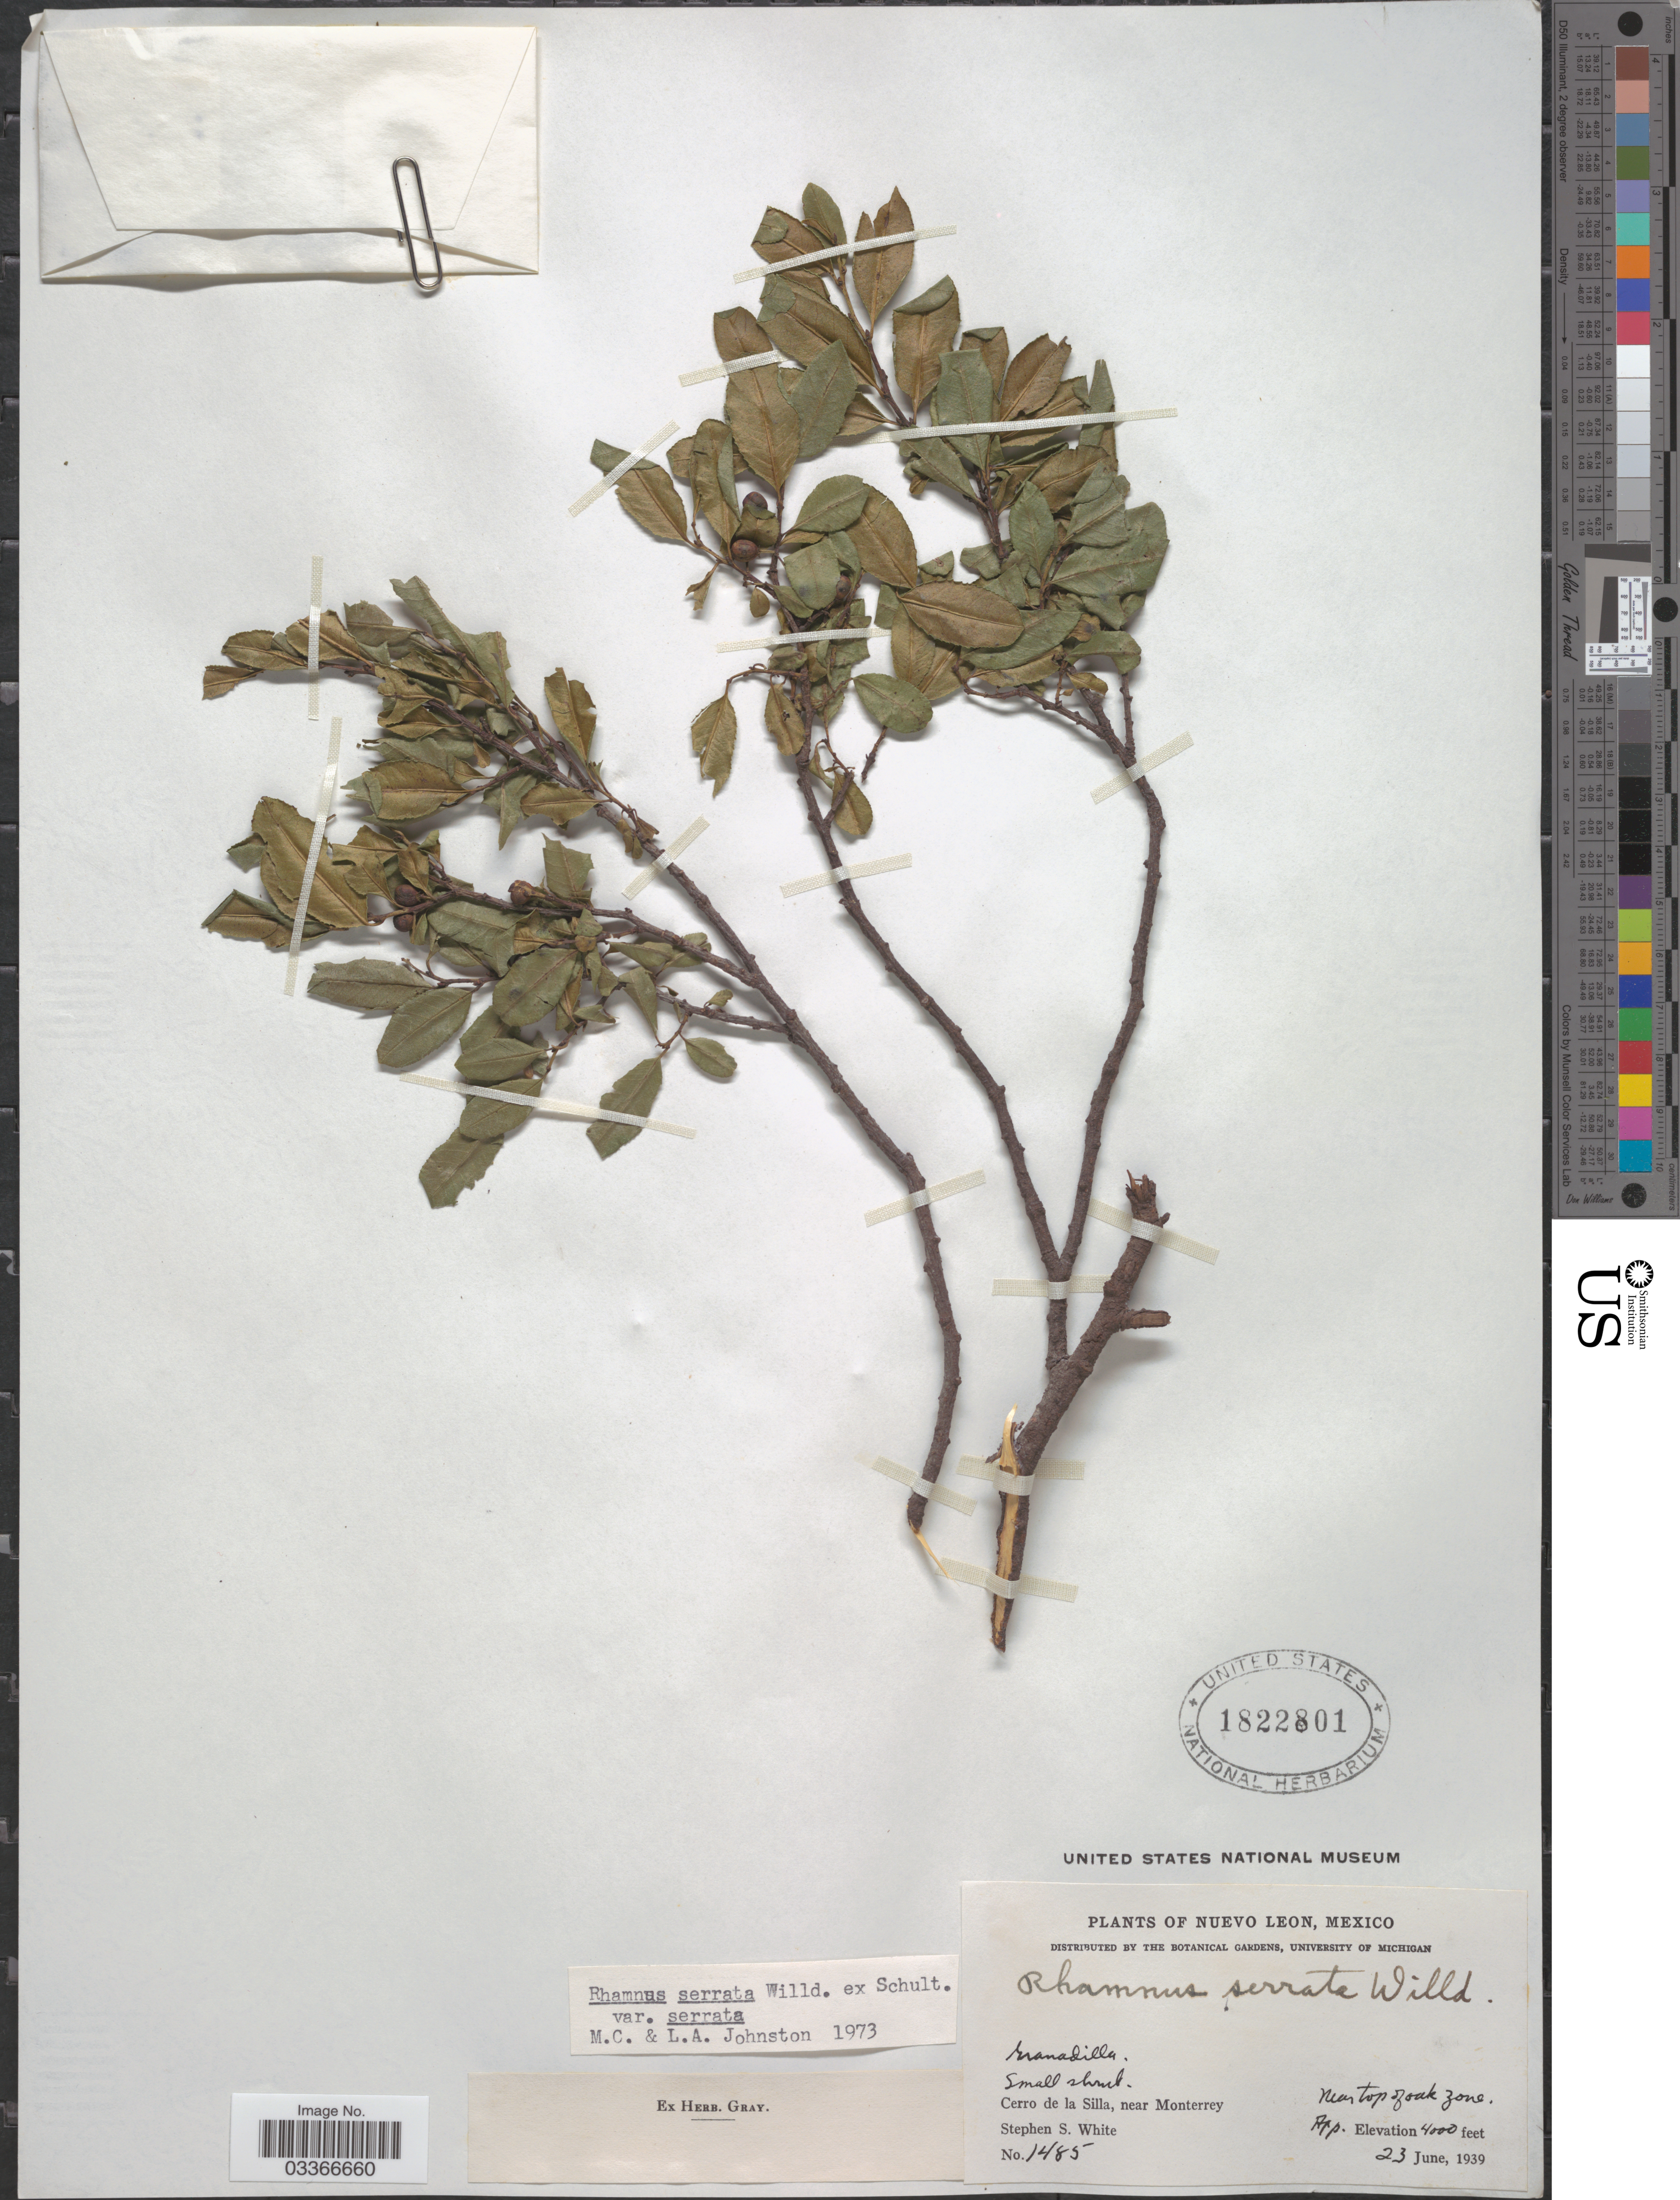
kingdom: Plantae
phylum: Tracheophyta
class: Magnoliopsida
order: Rosales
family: Rhamnaceae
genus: Rhamnus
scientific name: Rhamnus serrata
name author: Humb. & Bonpl. ex Willd.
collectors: S. S. White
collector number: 1485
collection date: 1939-06-23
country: Mexico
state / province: Nuevo León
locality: Cerro de la Silla, near Monterrey.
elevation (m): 1219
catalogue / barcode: US 1822801